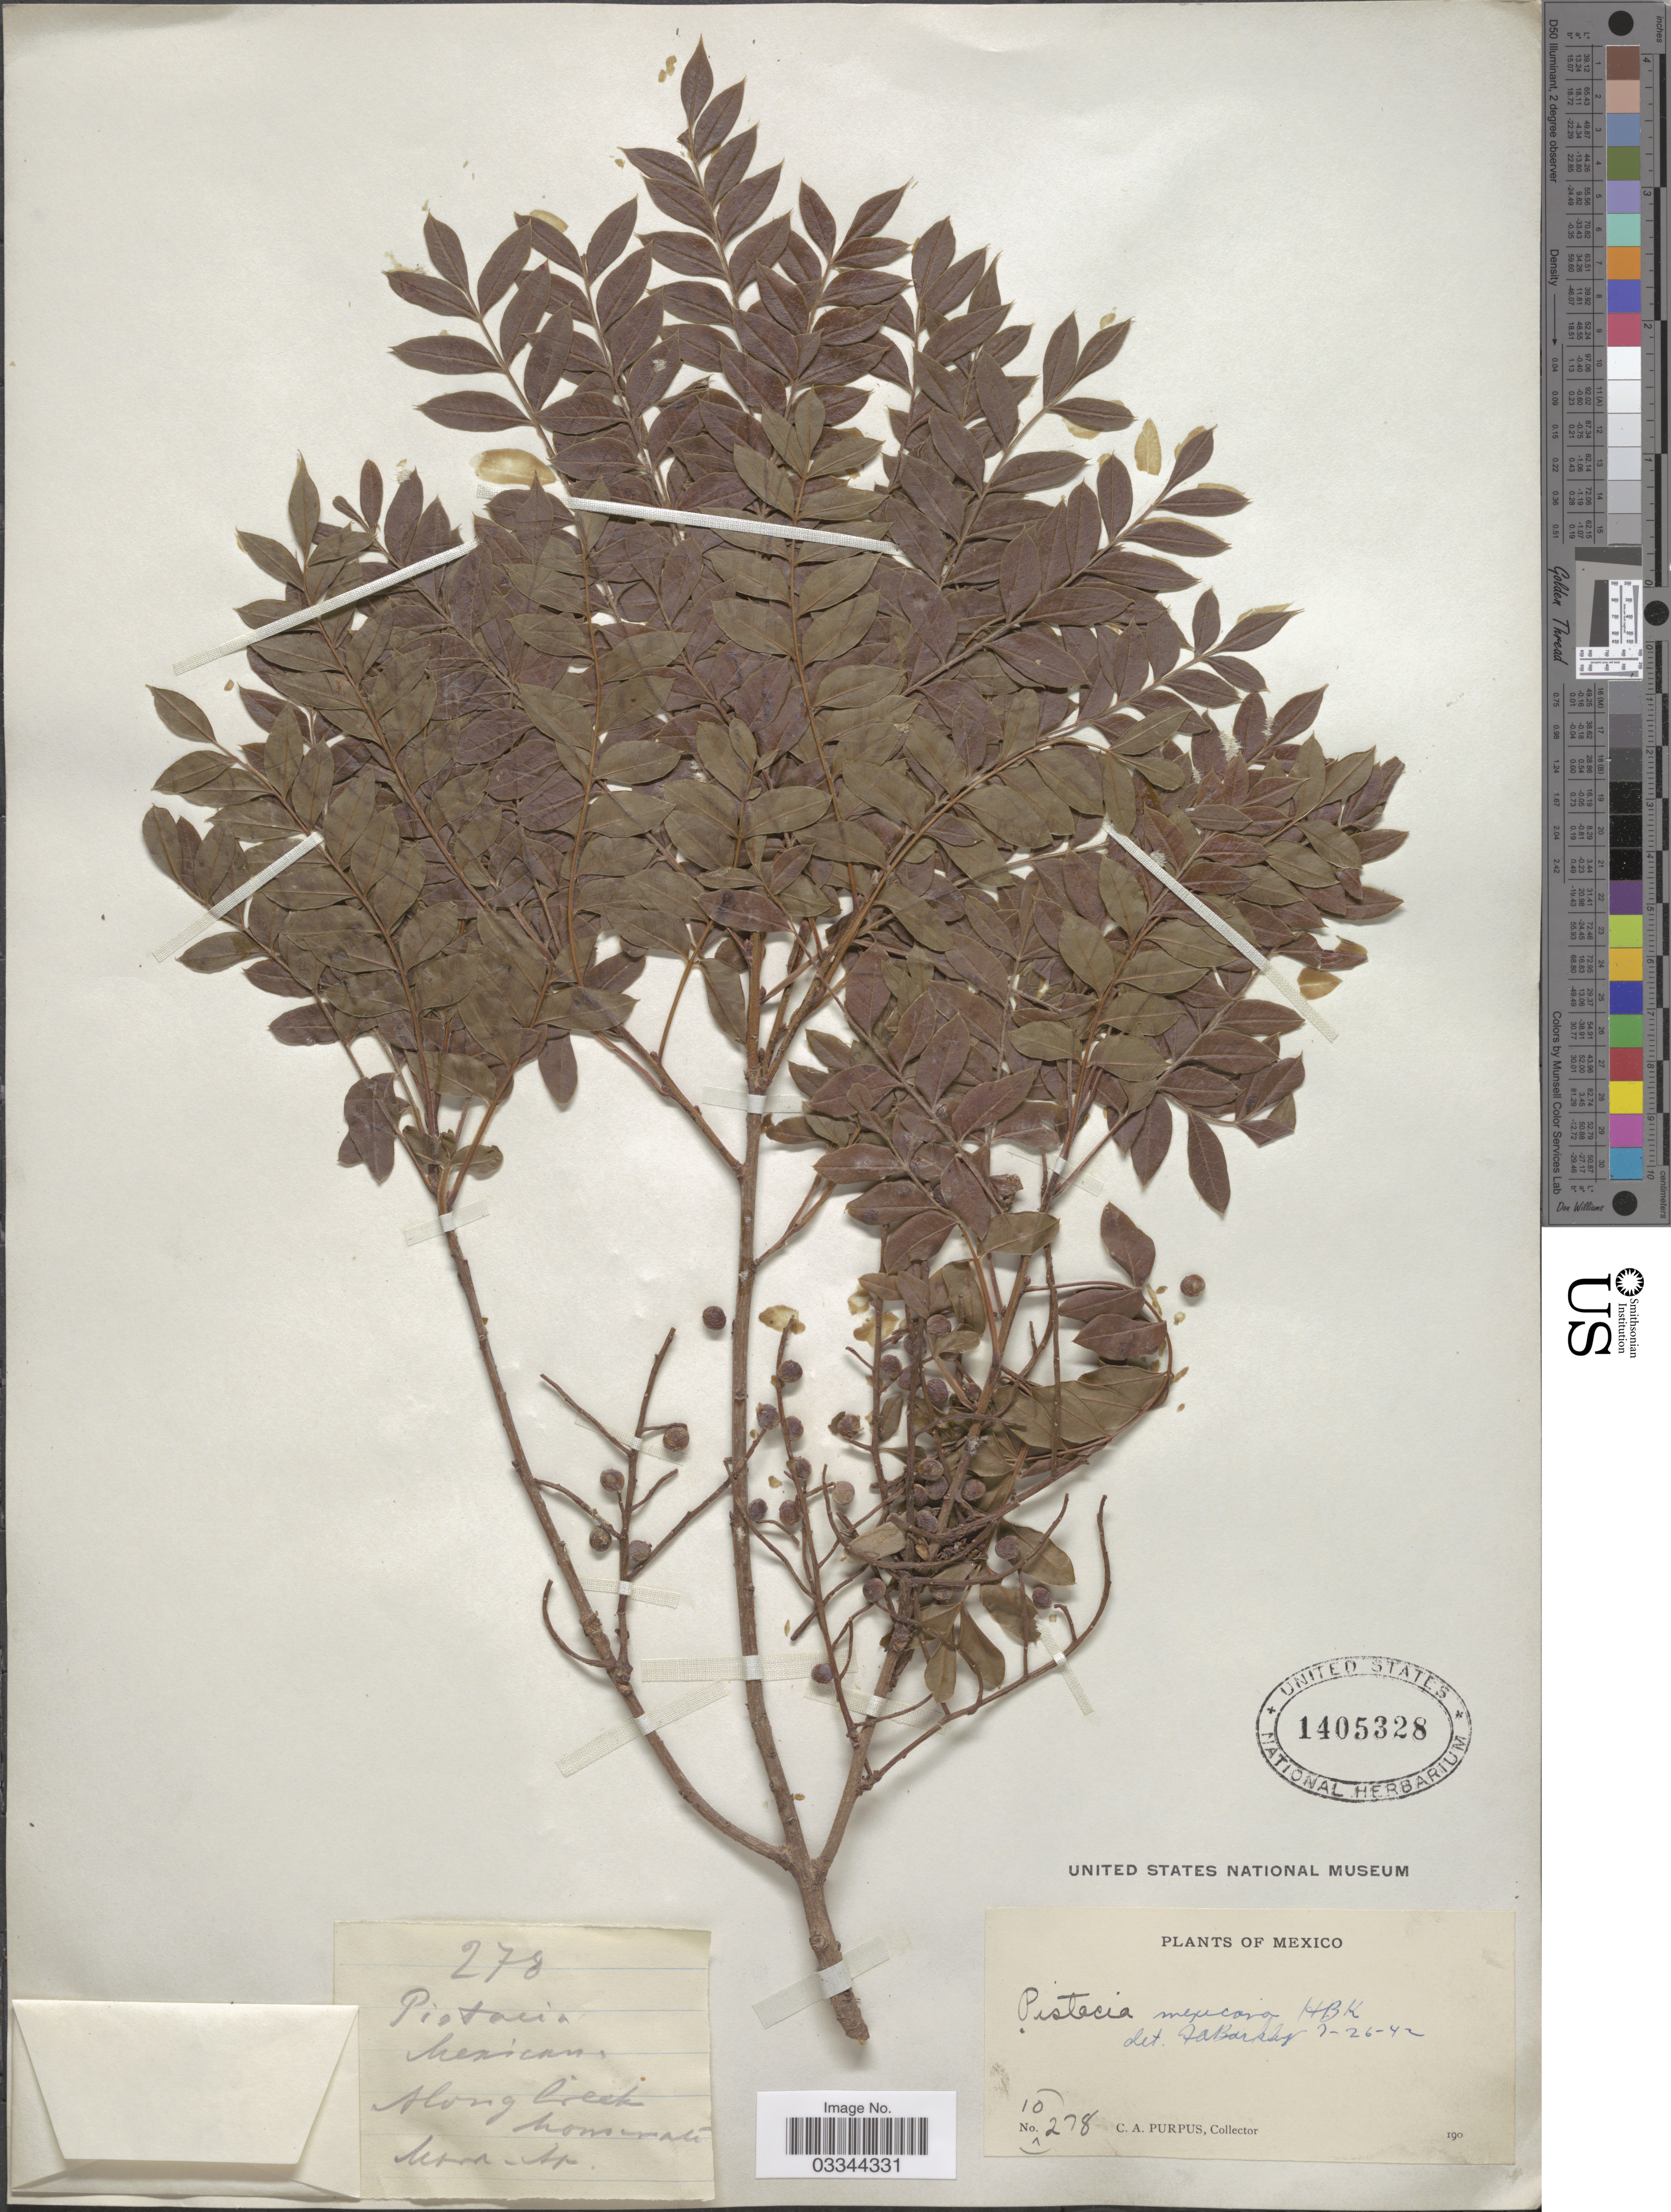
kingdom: Plantae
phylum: Tracheophyta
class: Magnoliopsida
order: Sapindales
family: Anacardiaceae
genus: Pistacia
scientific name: Pistacia mexicana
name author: Kunth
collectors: C. A. Purpus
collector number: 10278?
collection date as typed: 190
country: Mexico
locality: Along Creek Monserrate.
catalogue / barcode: US 1405328